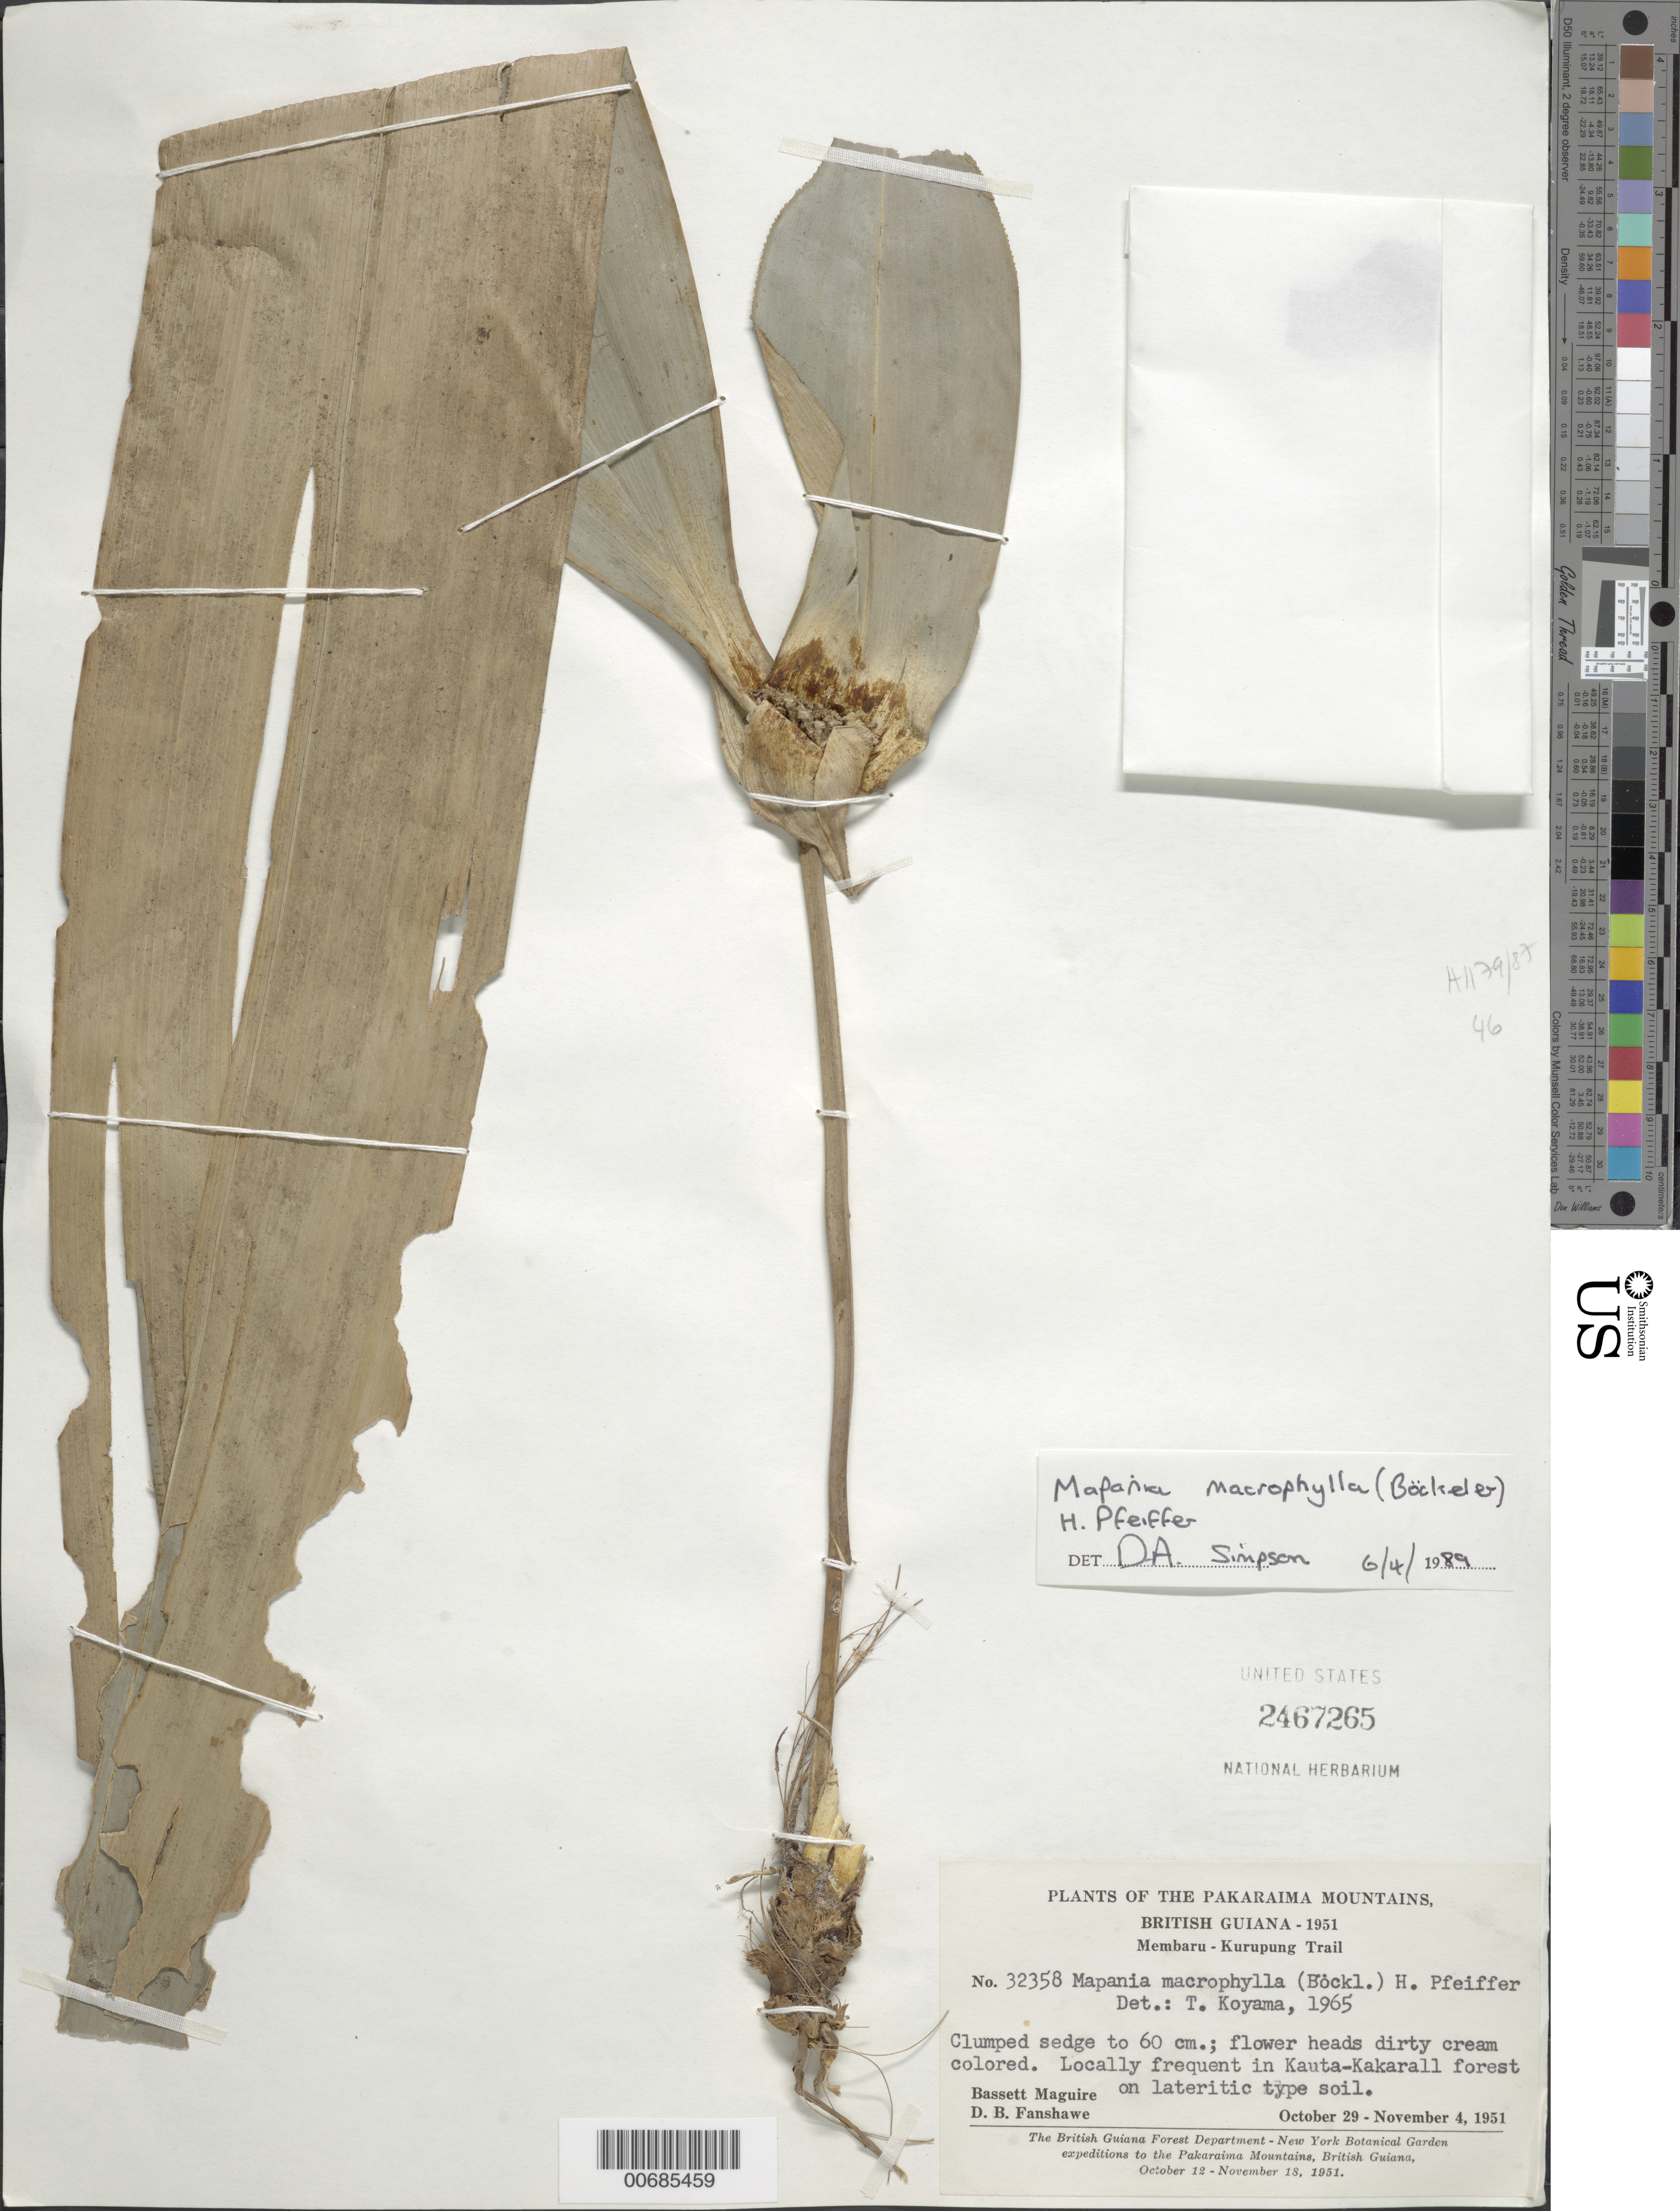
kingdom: Plantae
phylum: Tracheophyta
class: Liliopsida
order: Poales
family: Cyperaceae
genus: Mapania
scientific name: Mapania macrophylla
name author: (Boeckeler) H. Pfeiff.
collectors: B. Maguire & D. B. Fanshawe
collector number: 32358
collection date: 1951-10-29/1951-11-04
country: Guyana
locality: The Pakaraima Mountains. British Guiana. Membaru - Kurupung Trail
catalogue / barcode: US 2467265